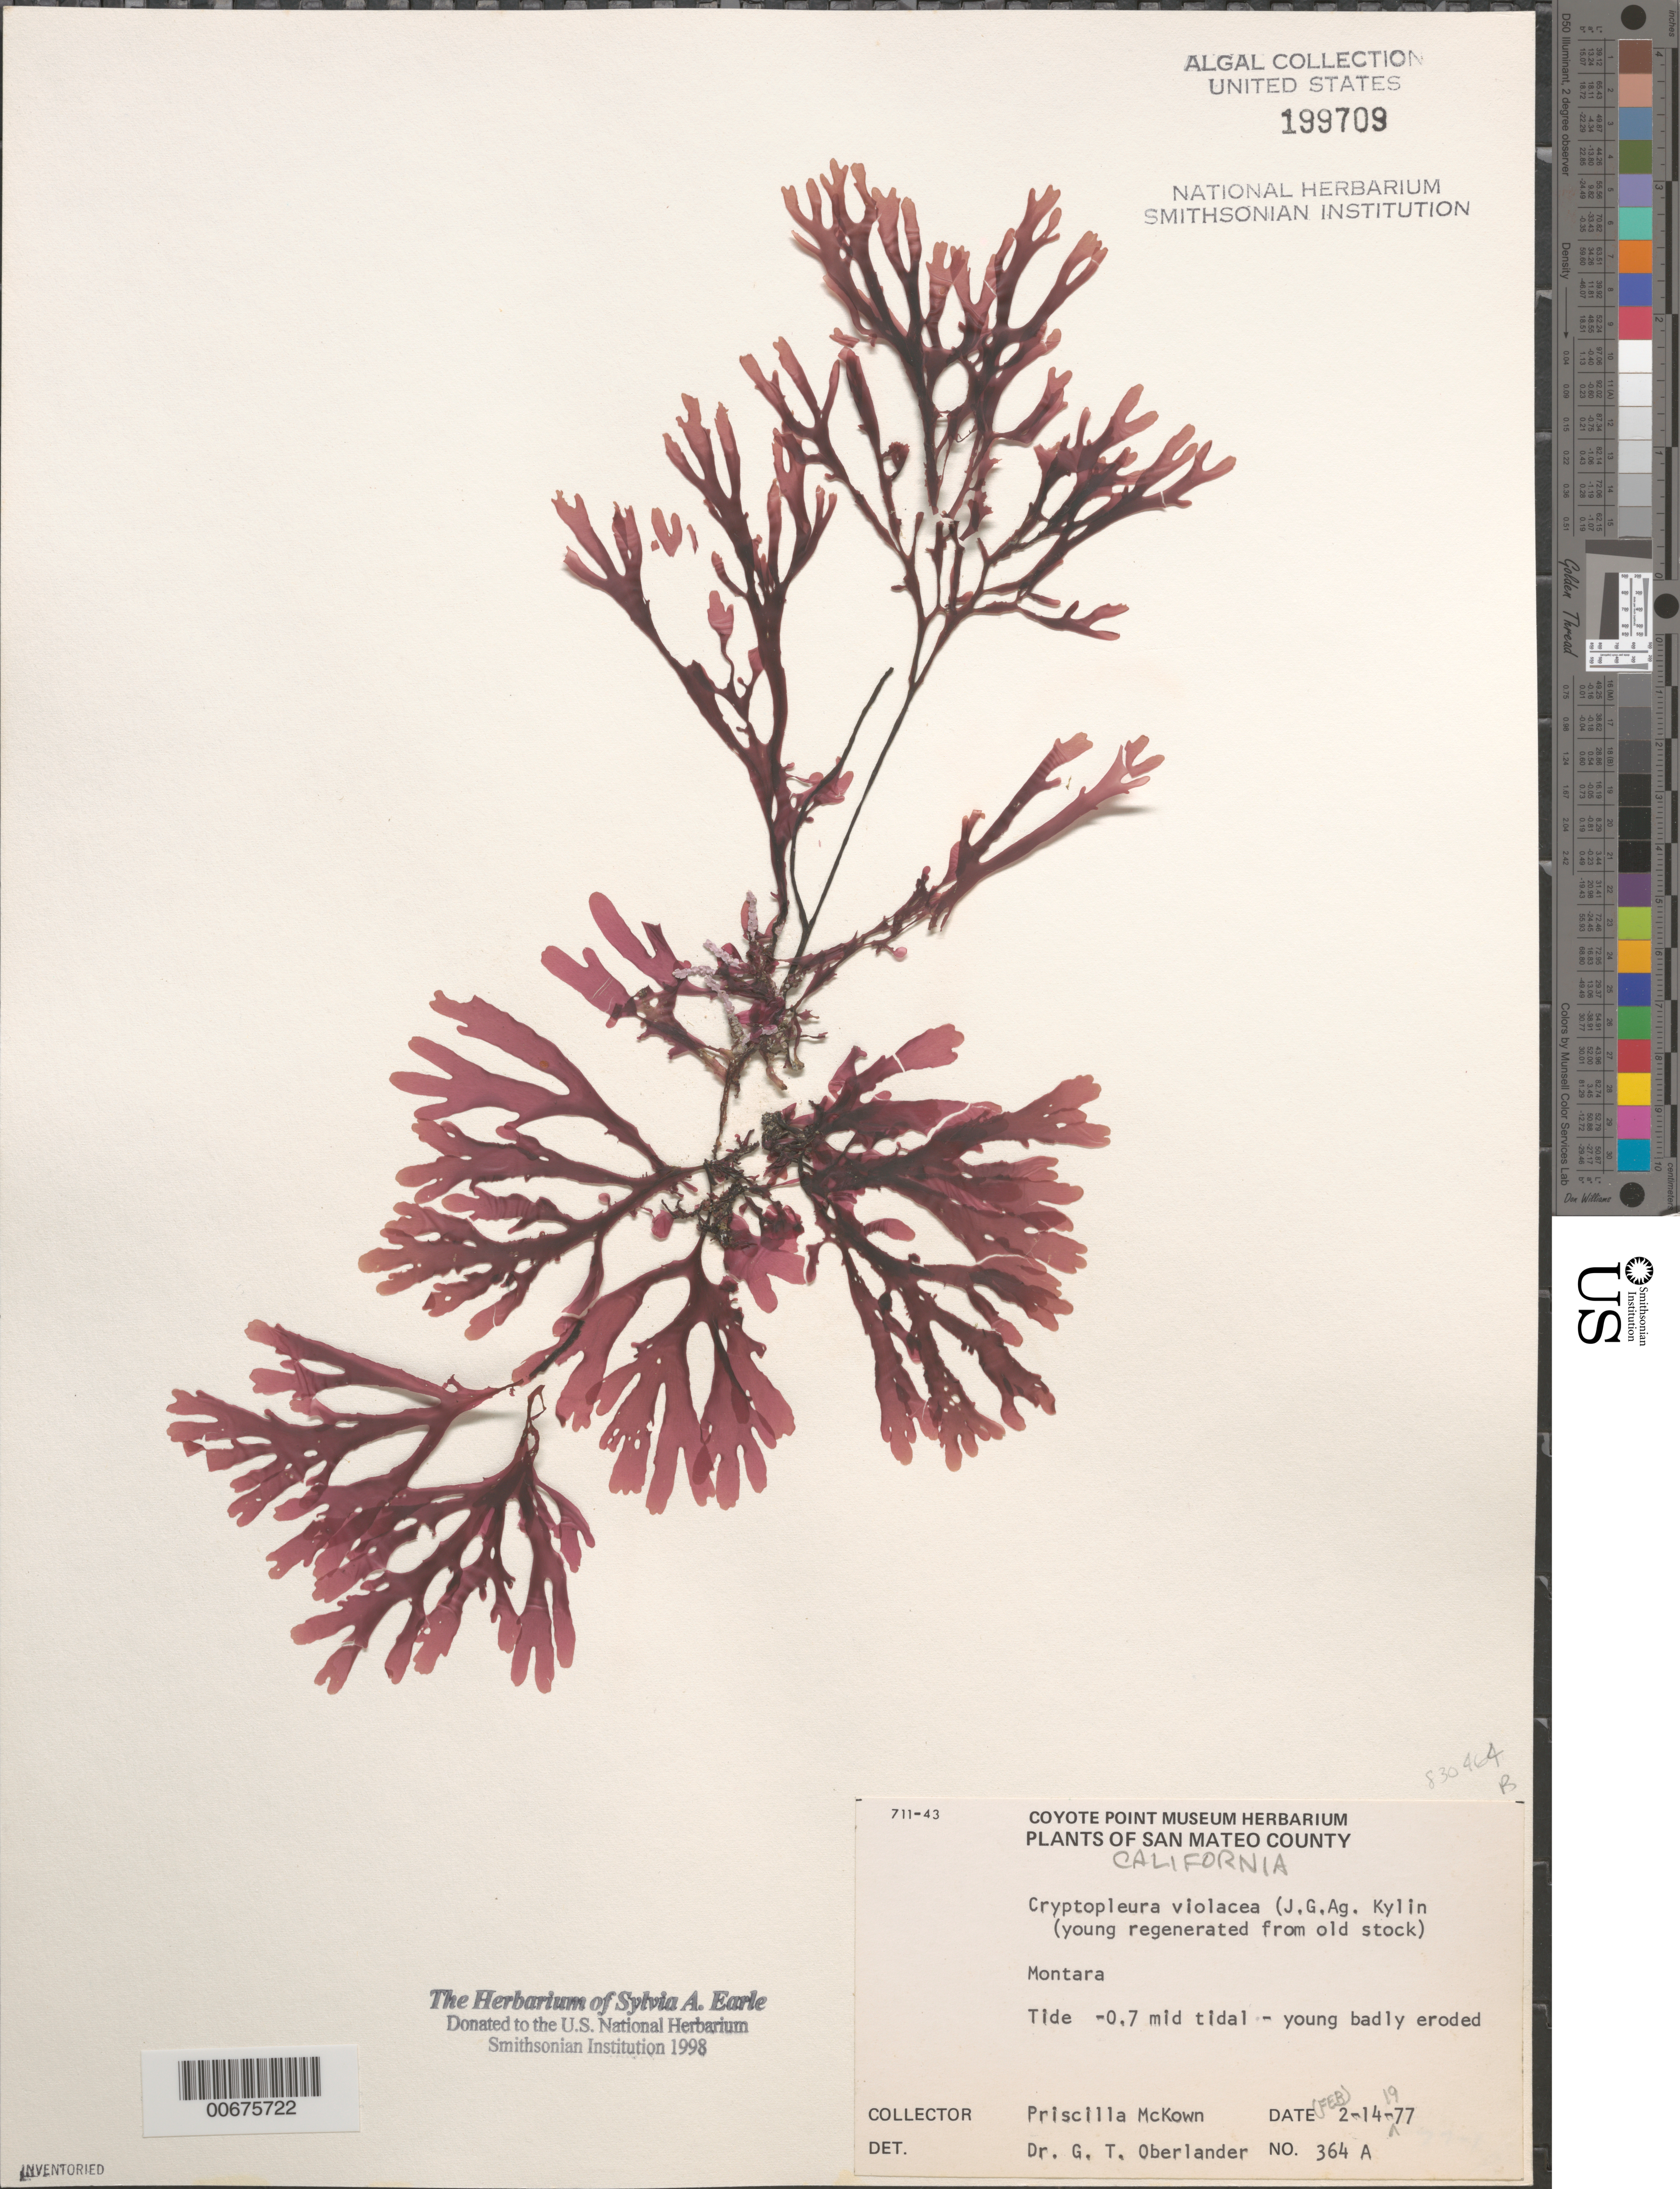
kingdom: Plantae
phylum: Rhodophyta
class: Florideophyceae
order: Ceramiales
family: Delesseriaceae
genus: Cryptopleura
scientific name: Cryptopleura violacea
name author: (J. Ag.) Kylin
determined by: Oberlander, G. T.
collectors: P. McKown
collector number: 364a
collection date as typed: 14 Feb 1977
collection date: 1977-02-14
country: United States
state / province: California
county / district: San Mateo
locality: Montara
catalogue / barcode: US 199709